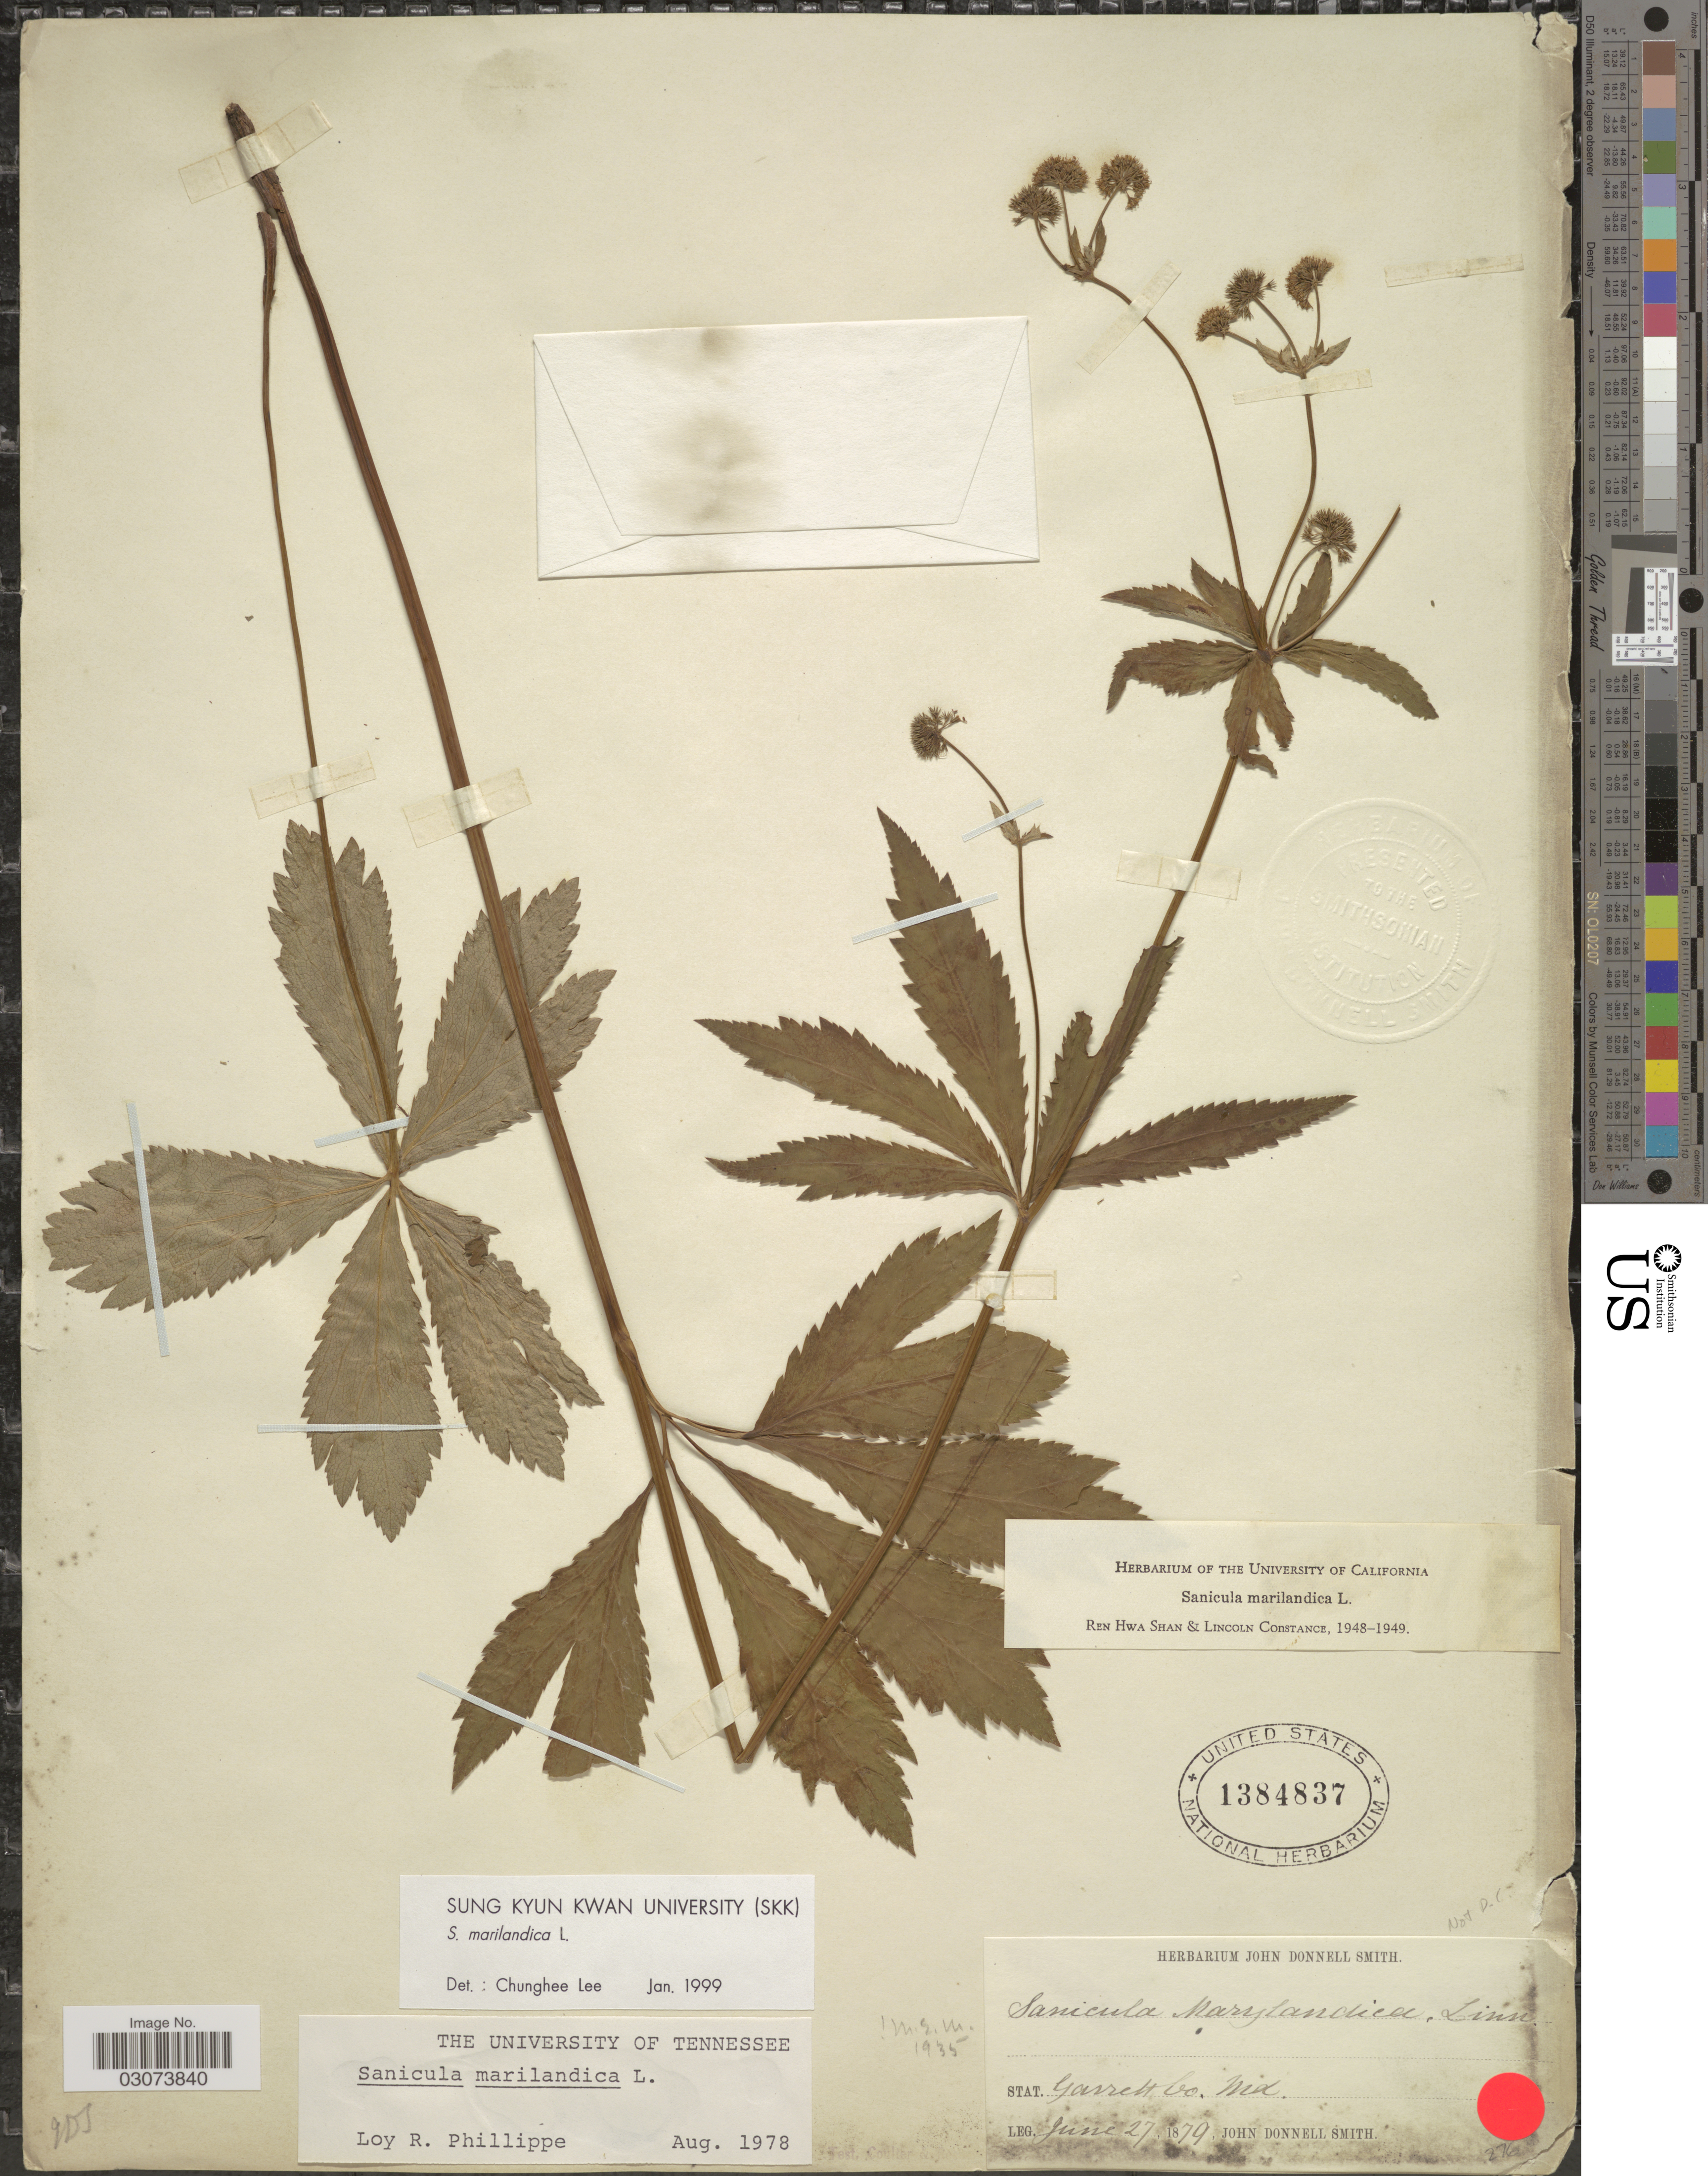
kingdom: Plantae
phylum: Tracheophyta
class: Magnoliopsida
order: Apiales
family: Apiaceae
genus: Sanicula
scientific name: Sanicula marilandica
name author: L.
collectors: J. Donnell Smith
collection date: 1879-06-27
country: United States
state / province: Maryland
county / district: Garrett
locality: Stat. Garrett Co.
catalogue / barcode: US 1384837